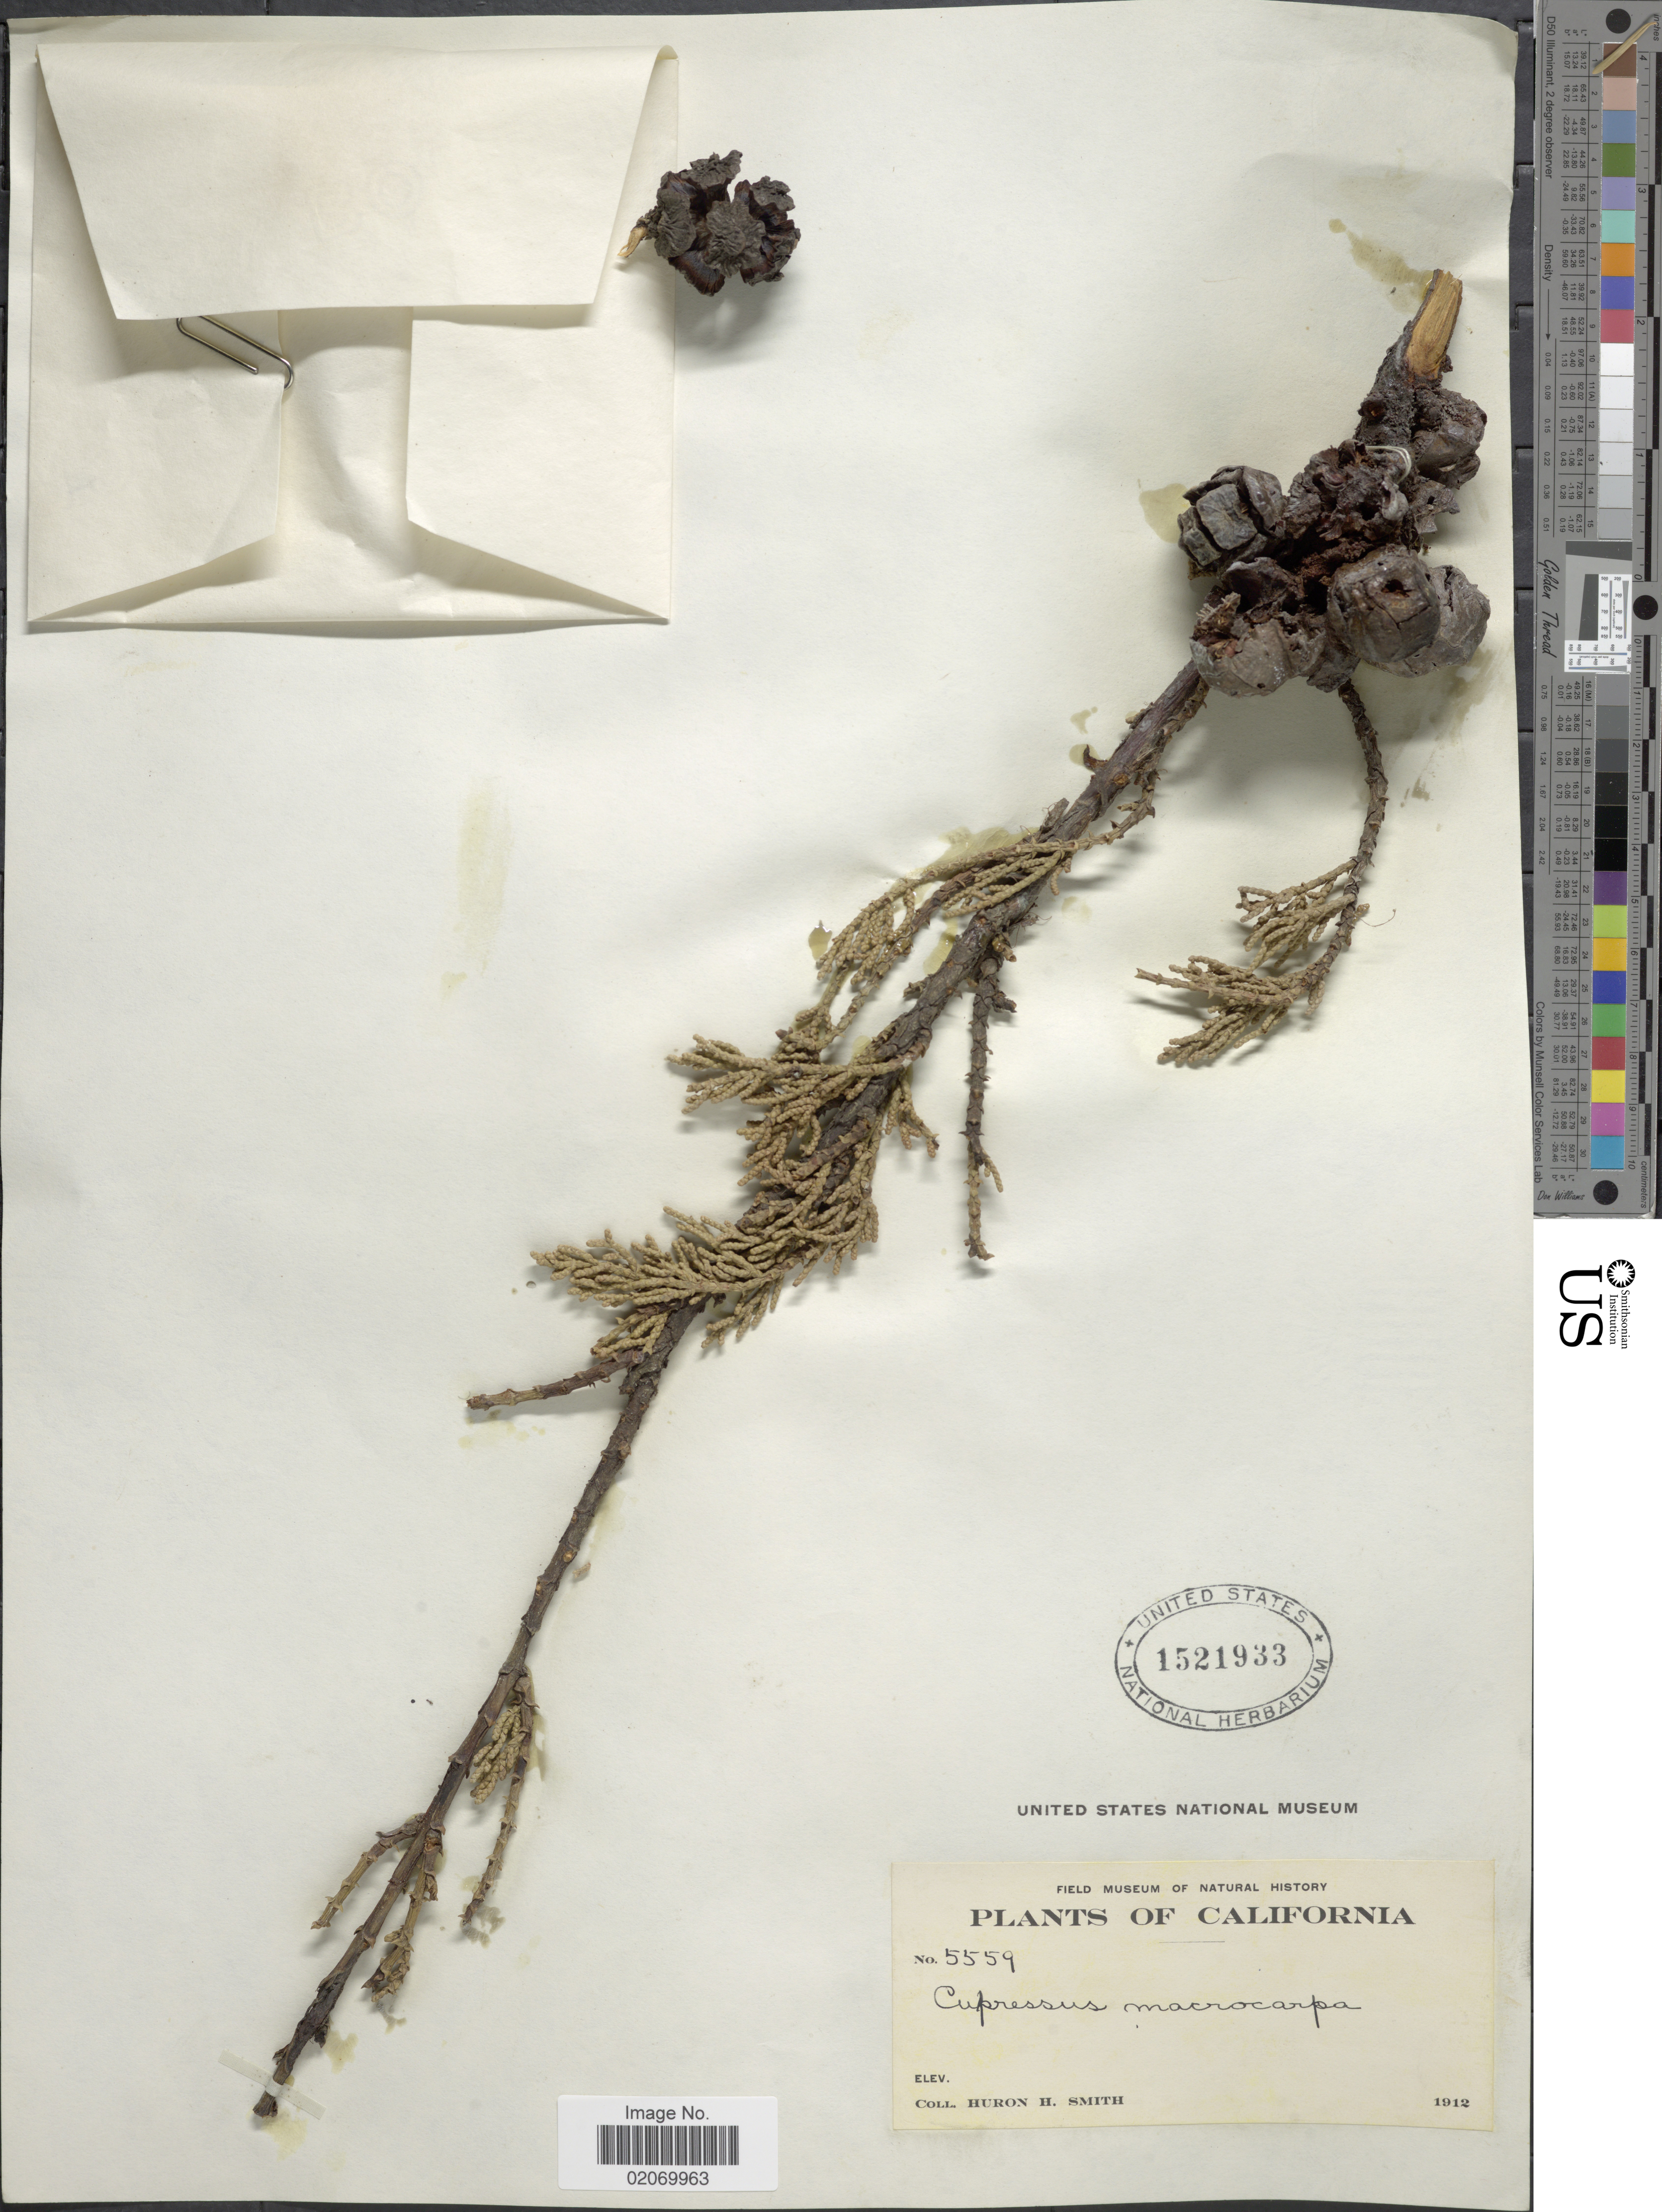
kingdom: Plantae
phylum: Tracheophyta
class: Pinopsida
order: Pinales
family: Cupressaceae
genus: Hesperocyparis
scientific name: Hesperocyparis macrocarpa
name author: (Hartw. ex Gordon) Bartel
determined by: (US) Smithsonian Institution - National Museum of Natural History - Department of Botany (UNITED STATES)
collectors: Huron H. Smith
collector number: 5559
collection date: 1912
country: United States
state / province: California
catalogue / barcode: US 1521933